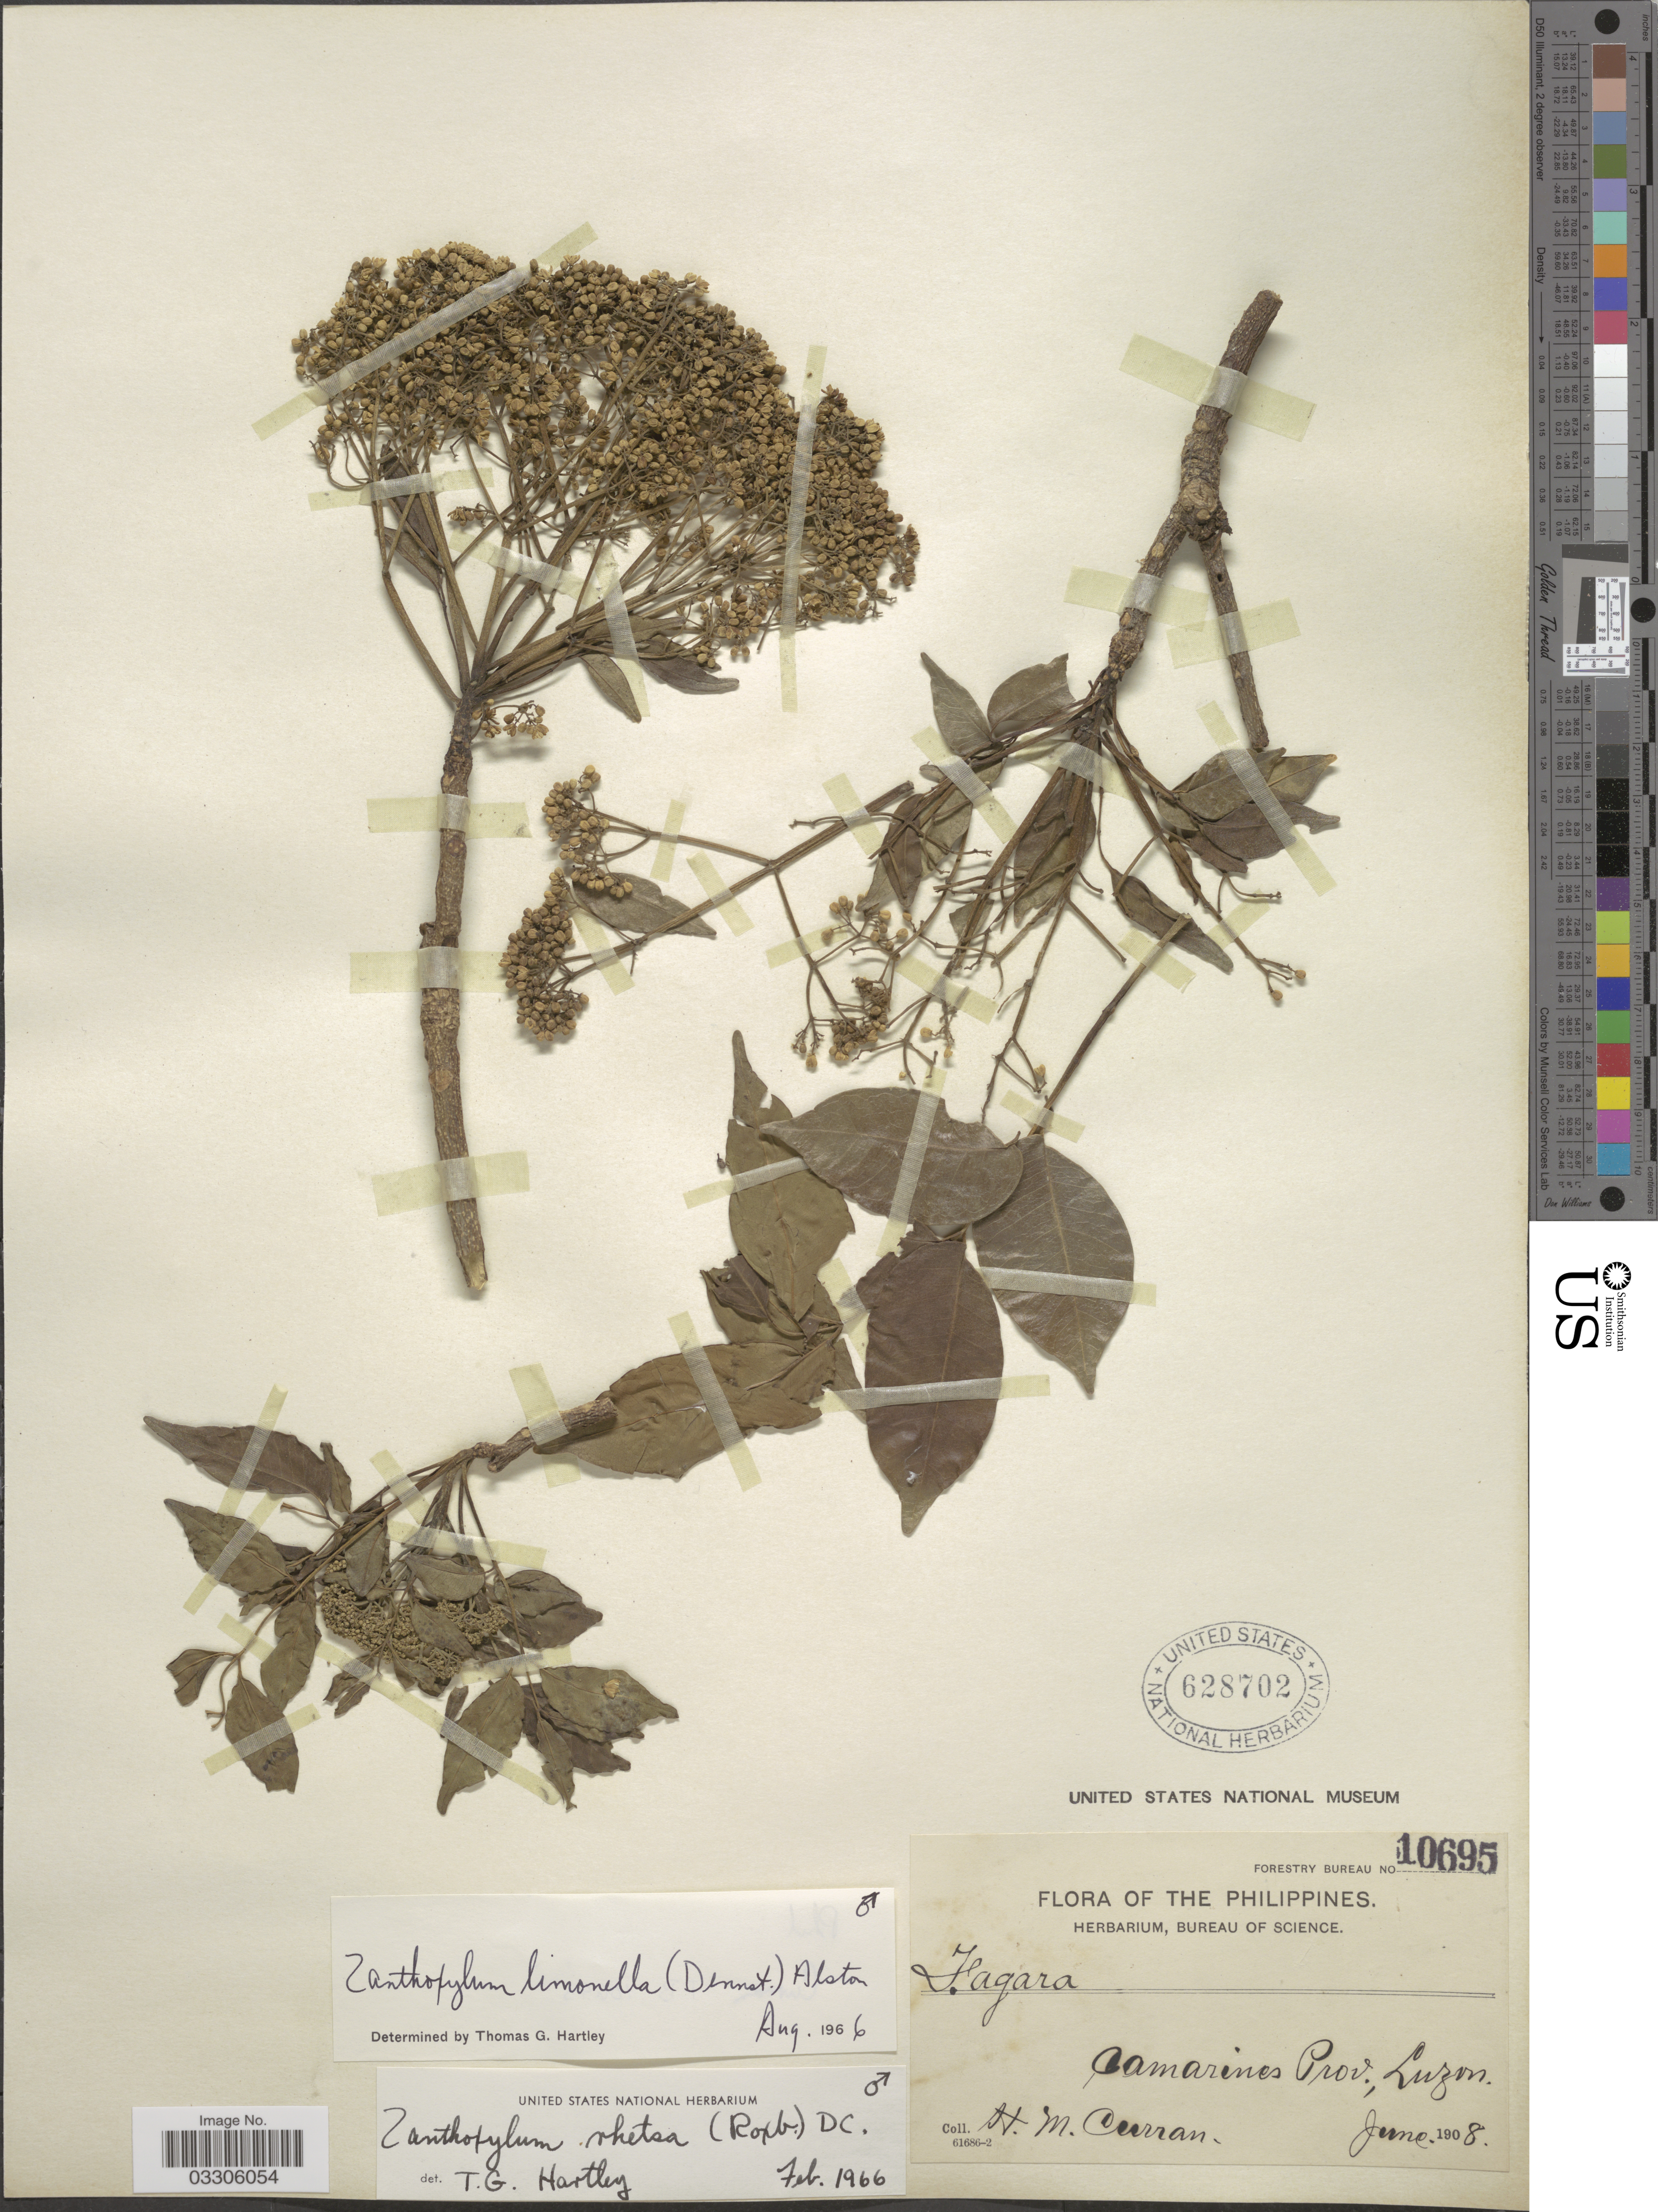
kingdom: Plantae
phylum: Tracheophyta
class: Magnoliopsida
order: Sapindales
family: Rutaceae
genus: Zanthoxylum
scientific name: Zanthoxylum limonella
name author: (Dennst.) Alston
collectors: H. M. Curran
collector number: Forestry Bureau 10695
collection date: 1908-06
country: Philippines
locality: Camarines Prov., Luzon.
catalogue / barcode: US 628702